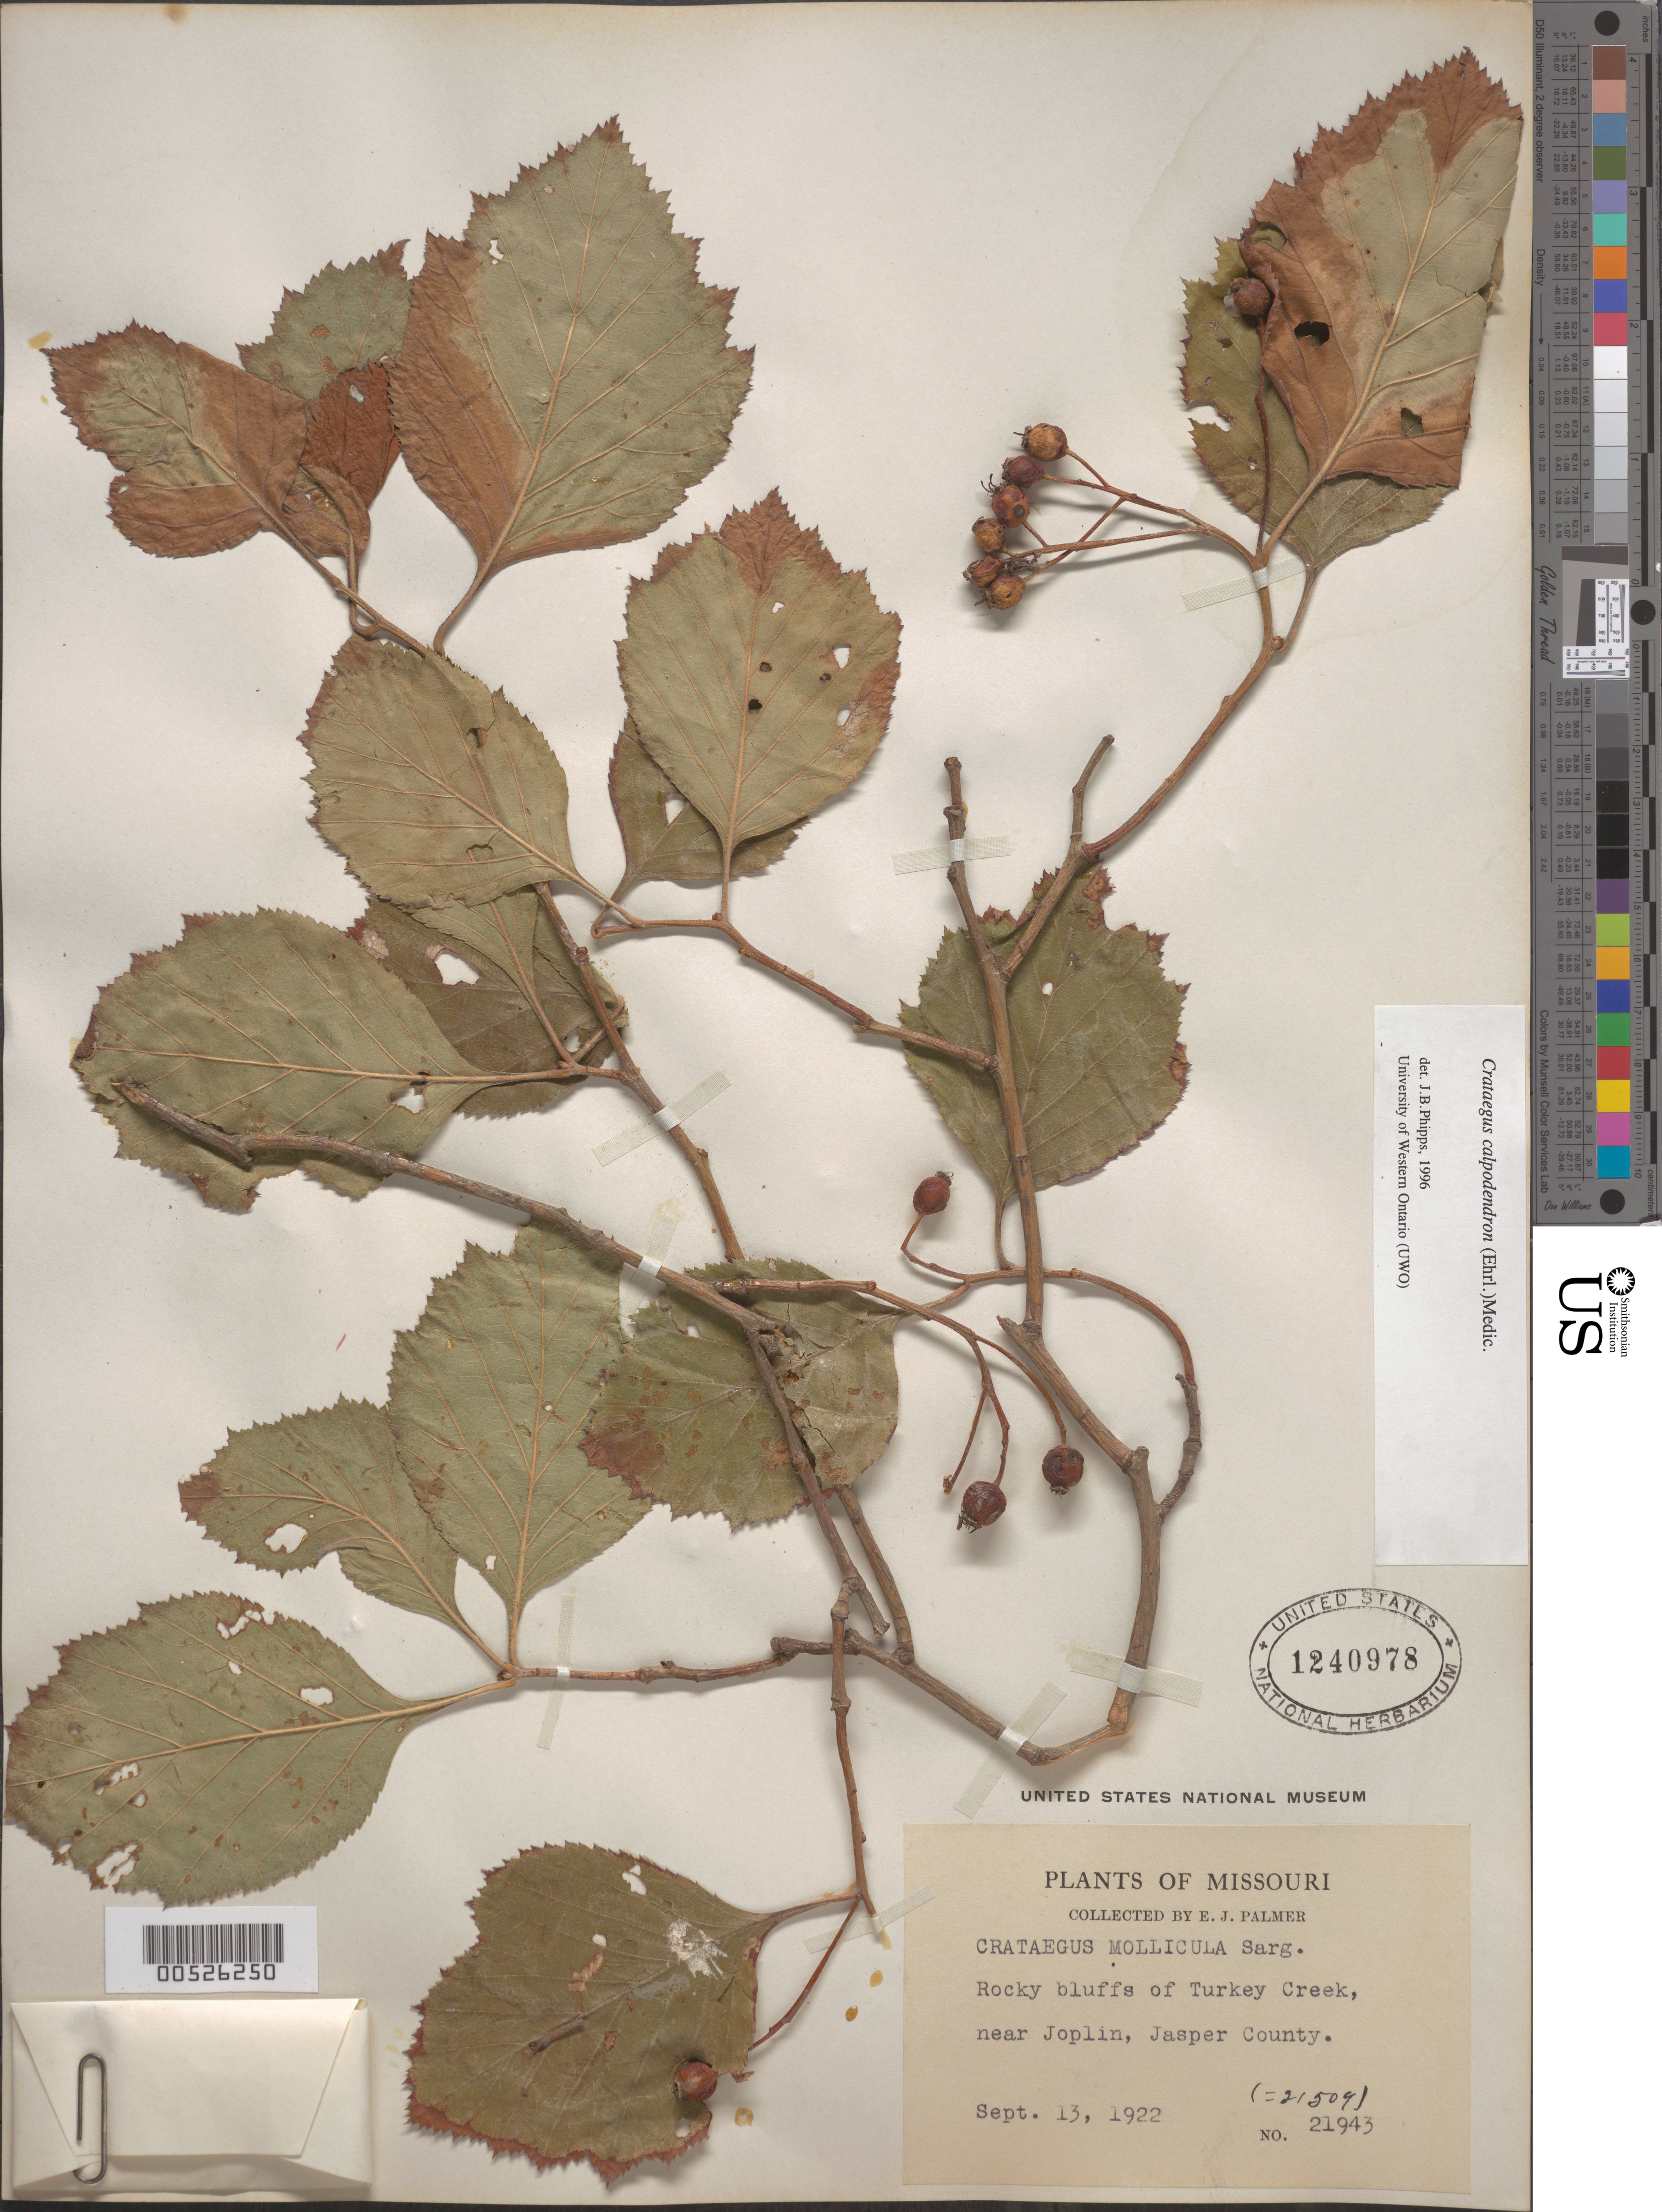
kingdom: Plantae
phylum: Tracheophyta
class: Magnoliopsida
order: Rosales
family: Rosaceae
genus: Crataegus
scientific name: Crataegus calpodendron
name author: (Ehrh.) Medik.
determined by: Phipps, James B., (UWO), University of Western Ontario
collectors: E. J. Palmer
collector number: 21943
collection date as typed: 13 Sep 1922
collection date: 1922-09-13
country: United States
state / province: Missouri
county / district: Jasper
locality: Turkey Creek, near Joplin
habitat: Rocky bluffs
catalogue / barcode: US 1240978